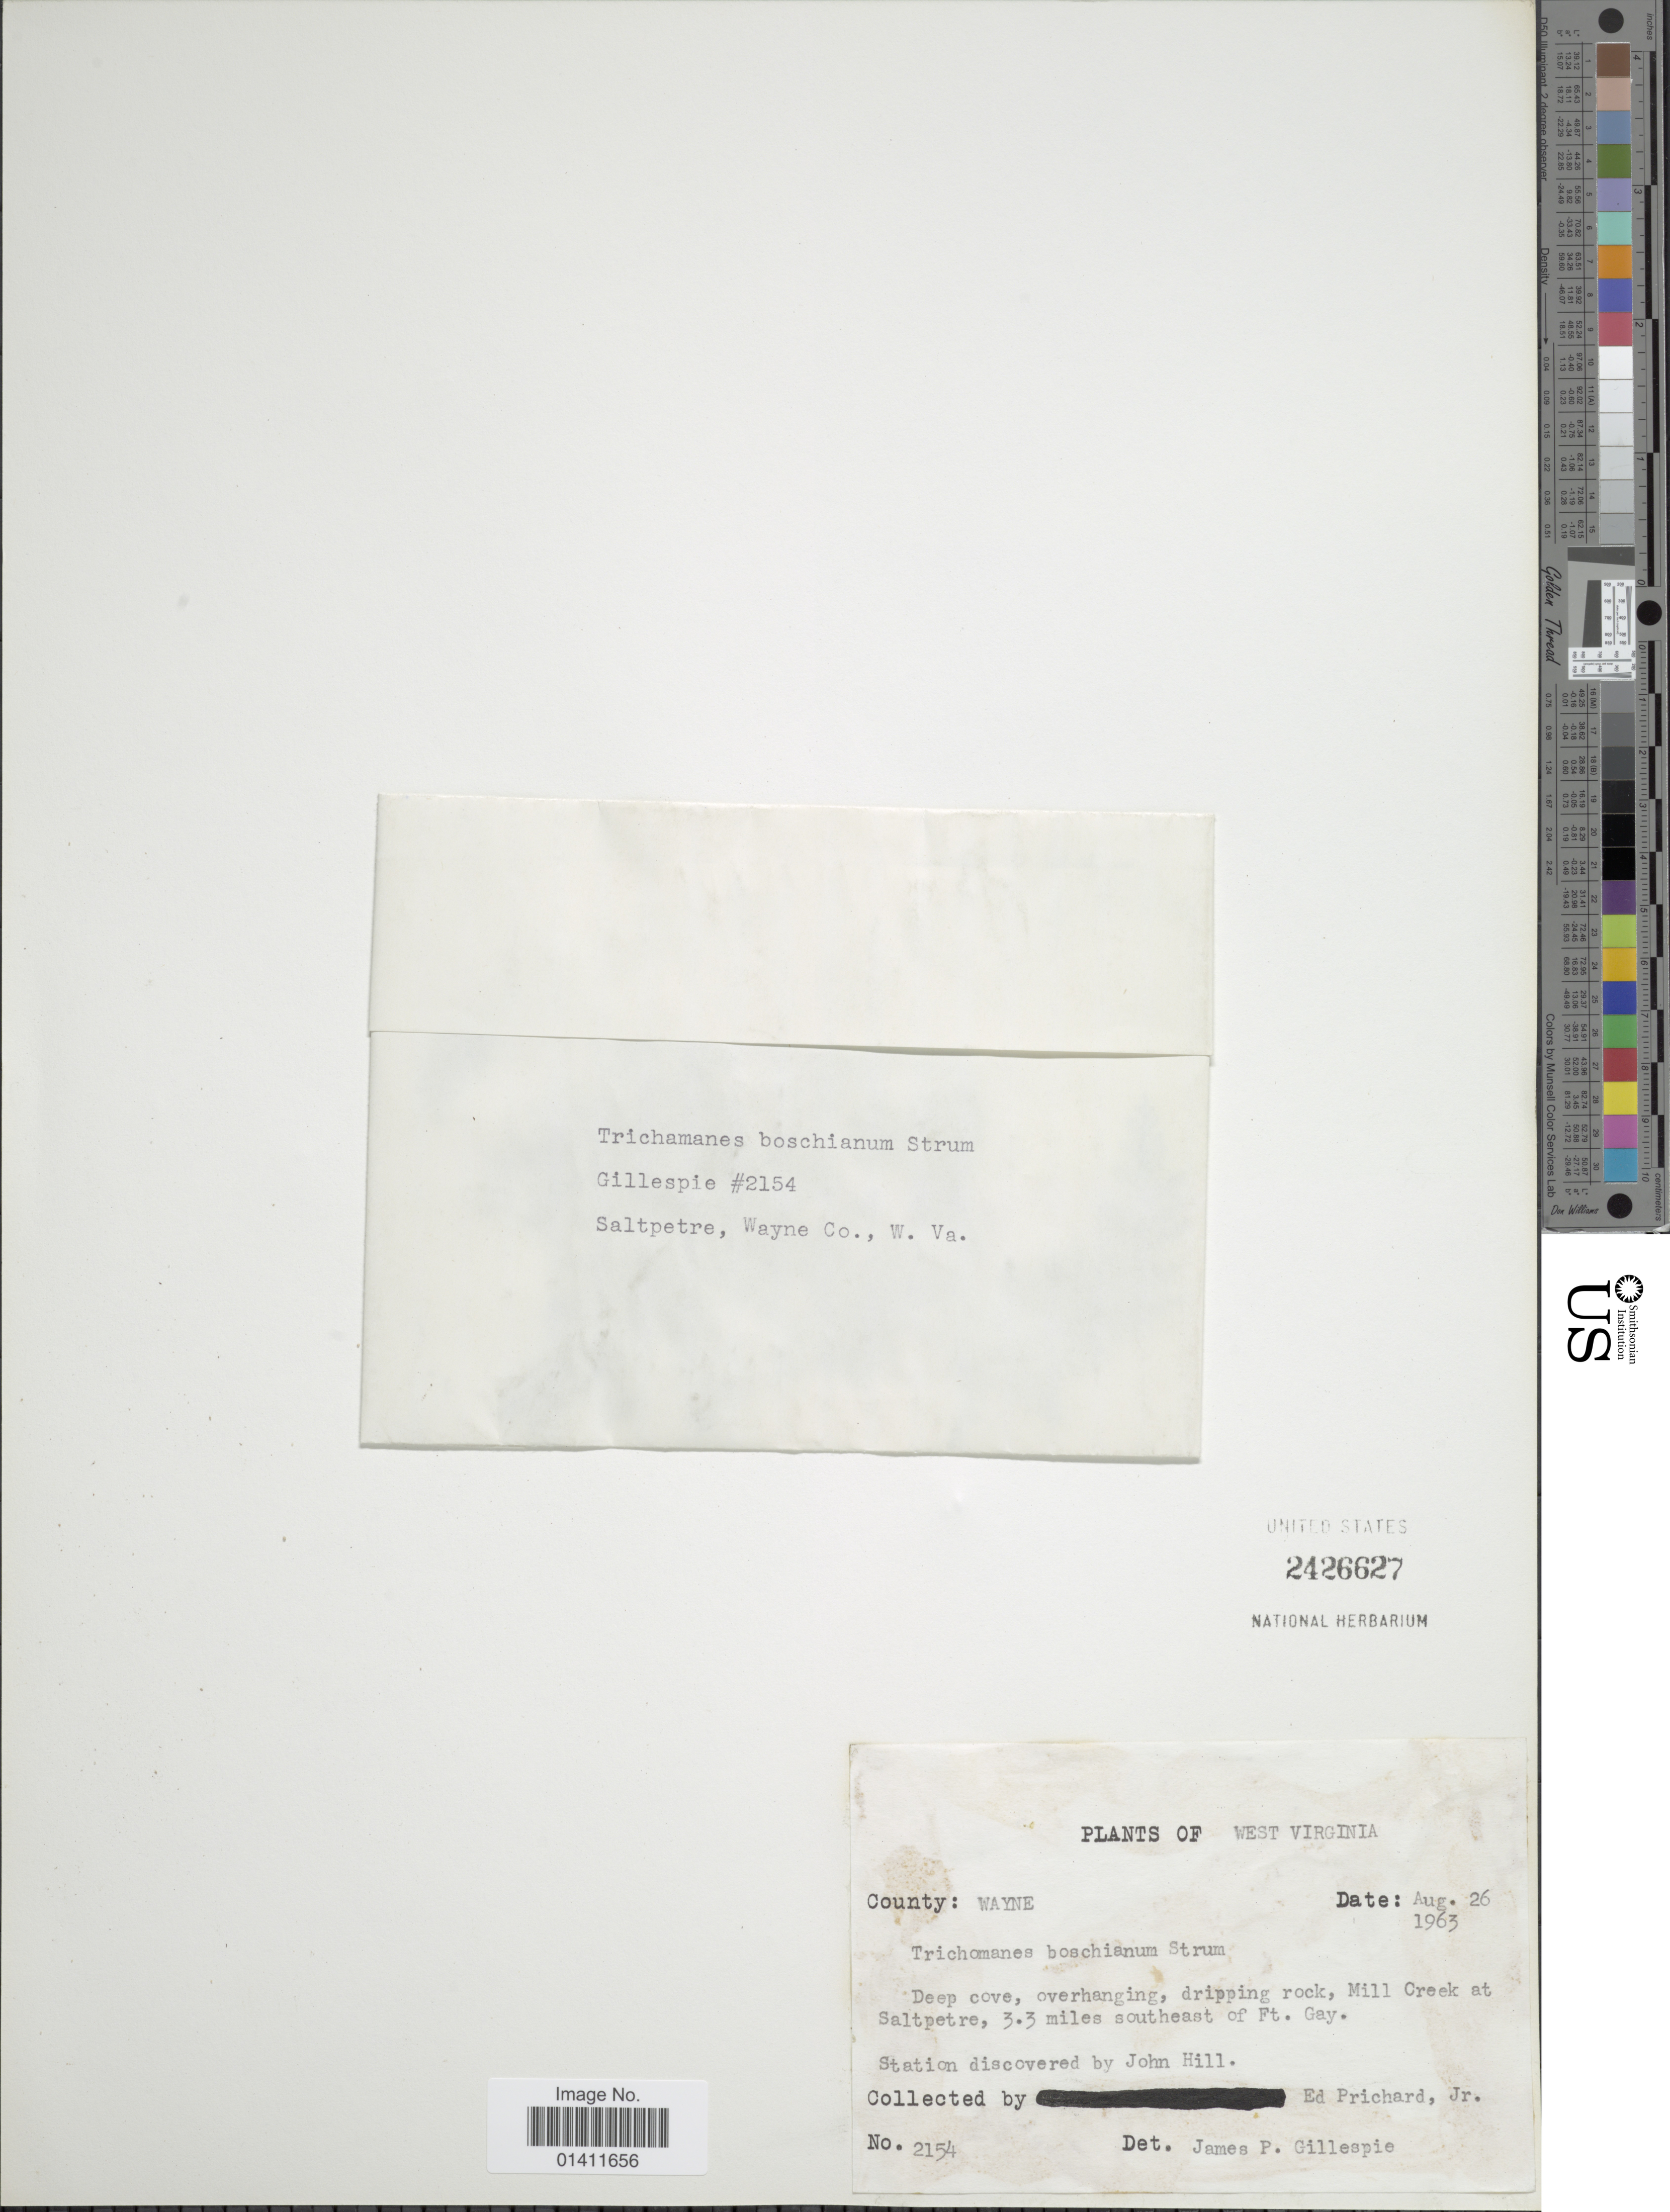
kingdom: Plantae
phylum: Tracheophyta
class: Polypodiopsida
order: Hymenophyllales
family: Hymenophyllaceae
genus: Vandenboschia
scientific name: Vandenboschia boschiana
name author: (J.W. Sturm ex Bosch) Ebihara & K. Iwats.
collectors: Prichard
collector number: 2154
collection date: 1963-08-26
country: United States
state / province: West Virginia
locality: Wayne. Mill Creek at Slatpetre, 3.3 miles southeast of Ft. Gay.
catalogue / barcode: US 2426627